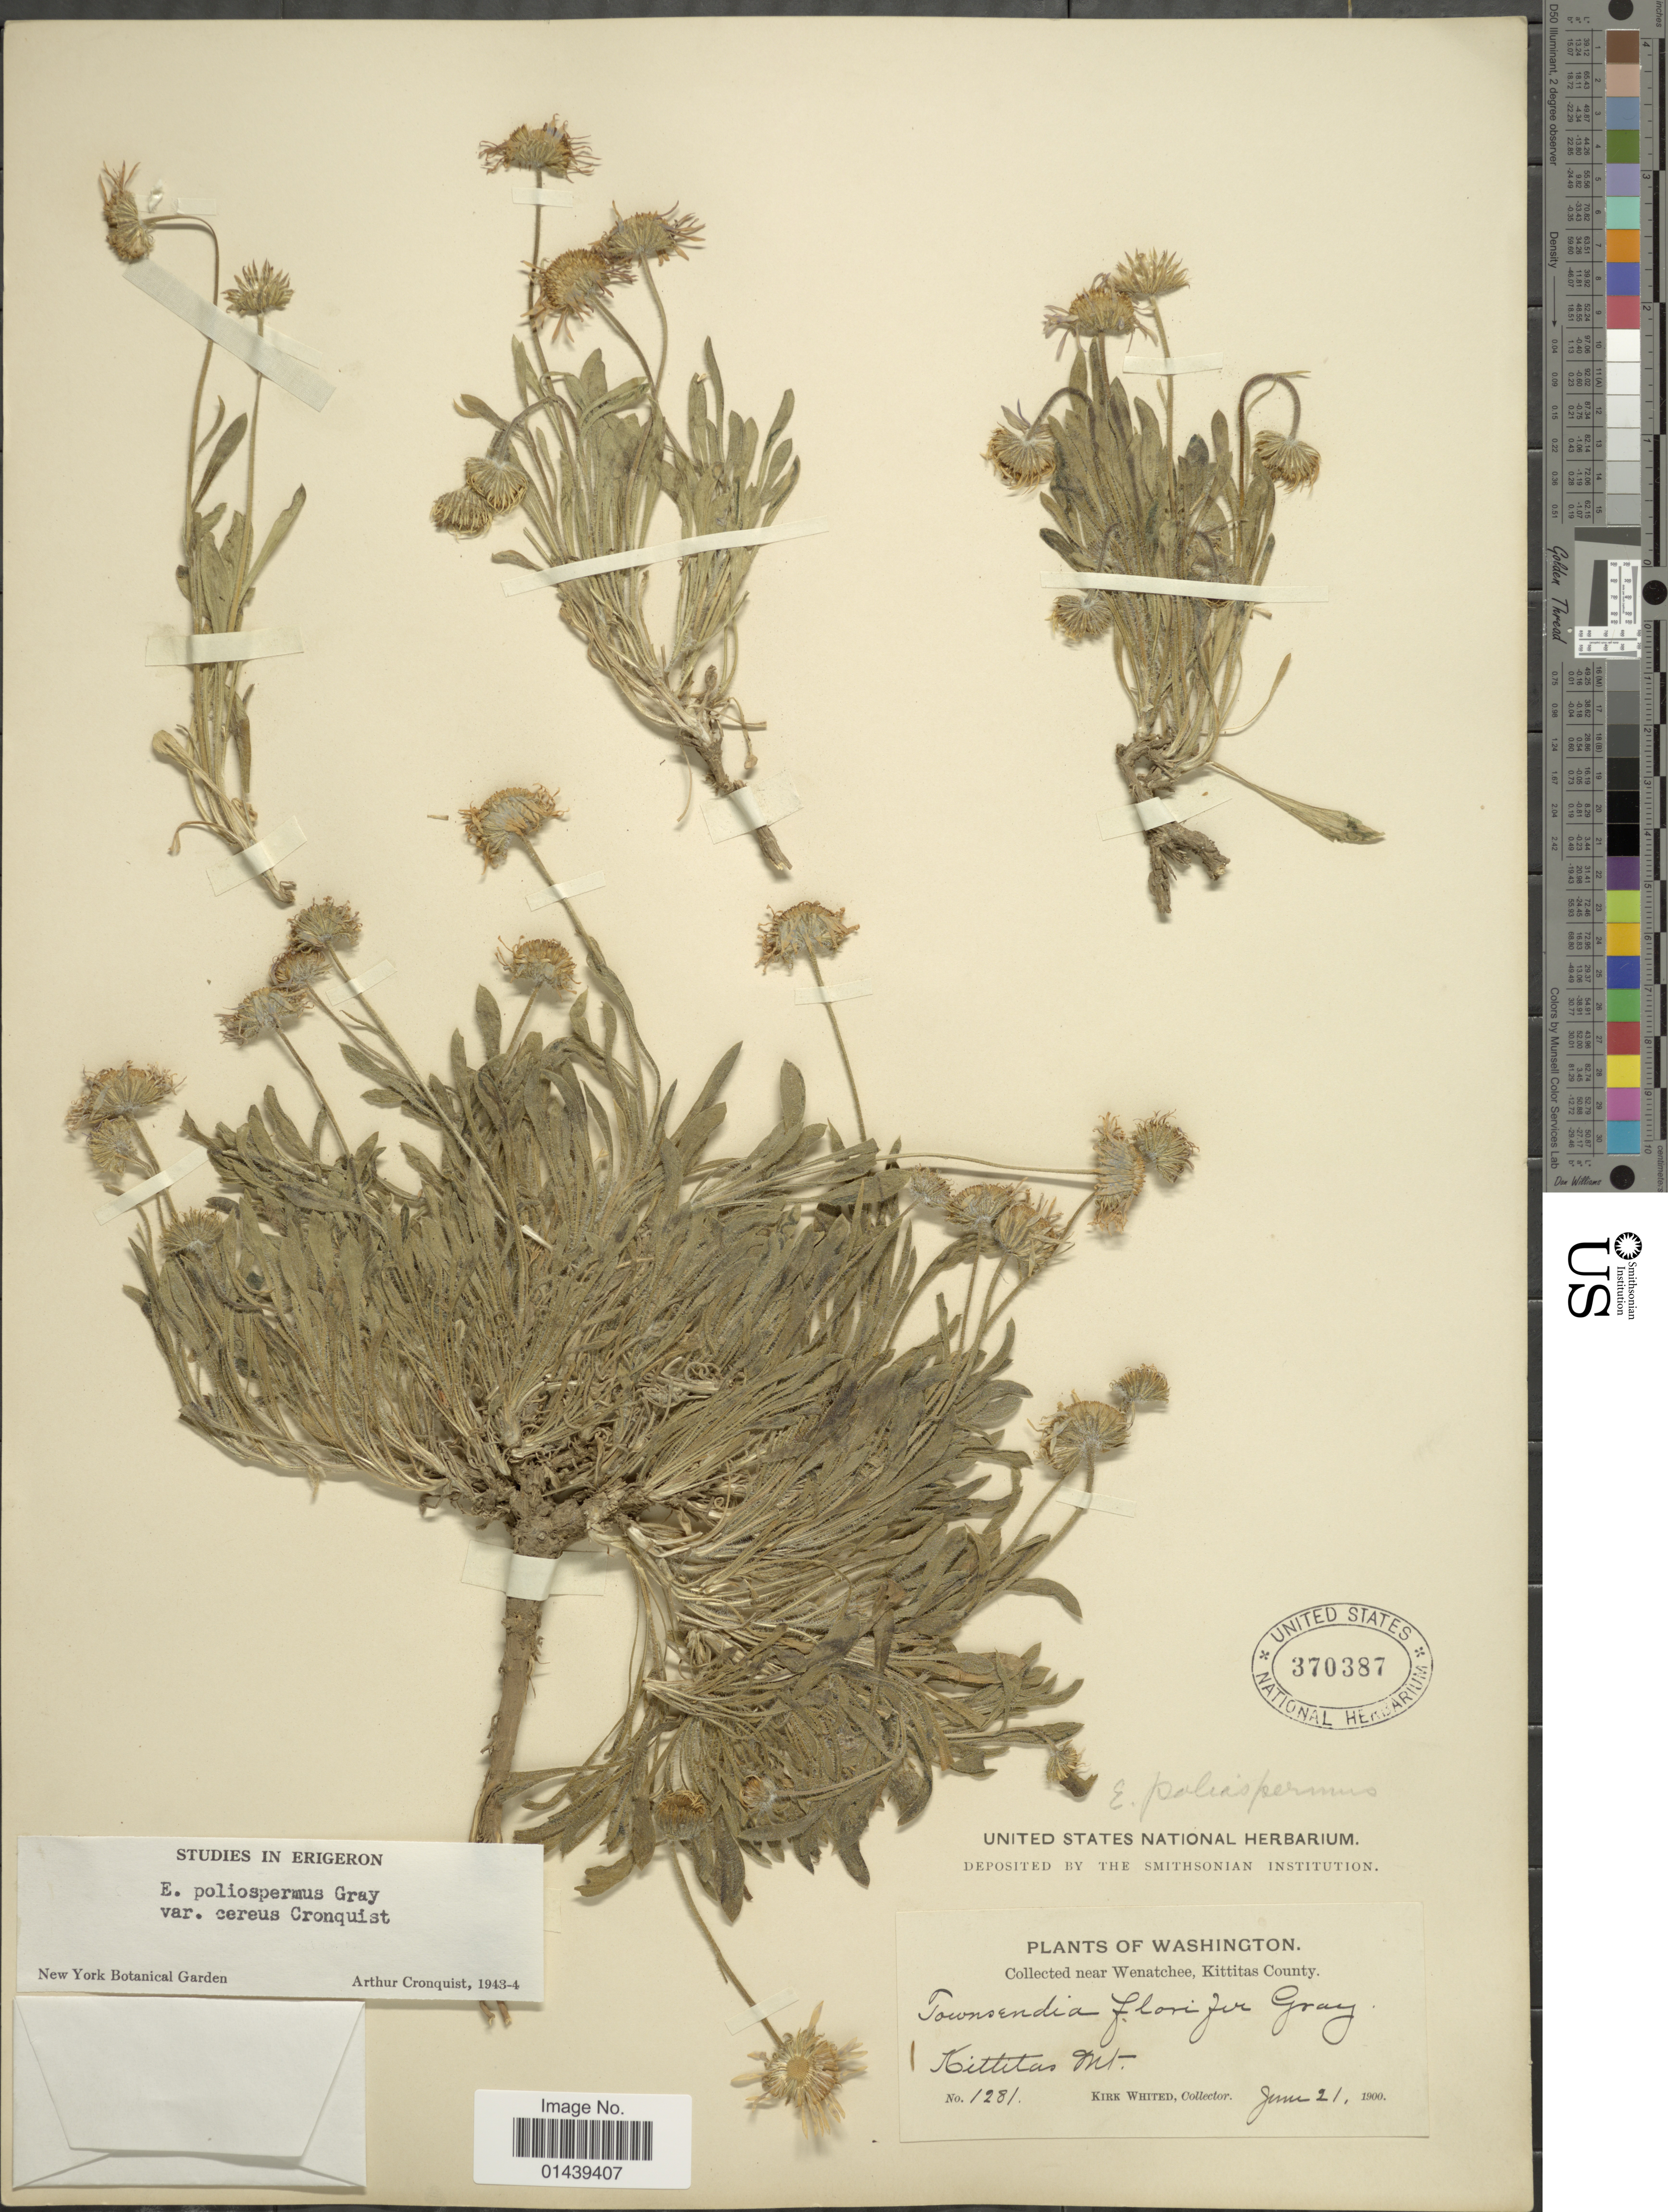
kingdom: Plantae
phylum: Tracheophyta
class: Magnoliopsida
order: Asterales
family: Asteraceae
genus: Erigeron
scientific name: Erigeron poliospermus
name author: A. Gray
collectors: K. Whited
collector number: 1281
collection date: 1900-06-21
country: United States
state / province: Washington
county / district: Kittitas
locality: Near Wenatchee, Kittitas County. Kittitas Mt.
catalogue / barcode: US 370387